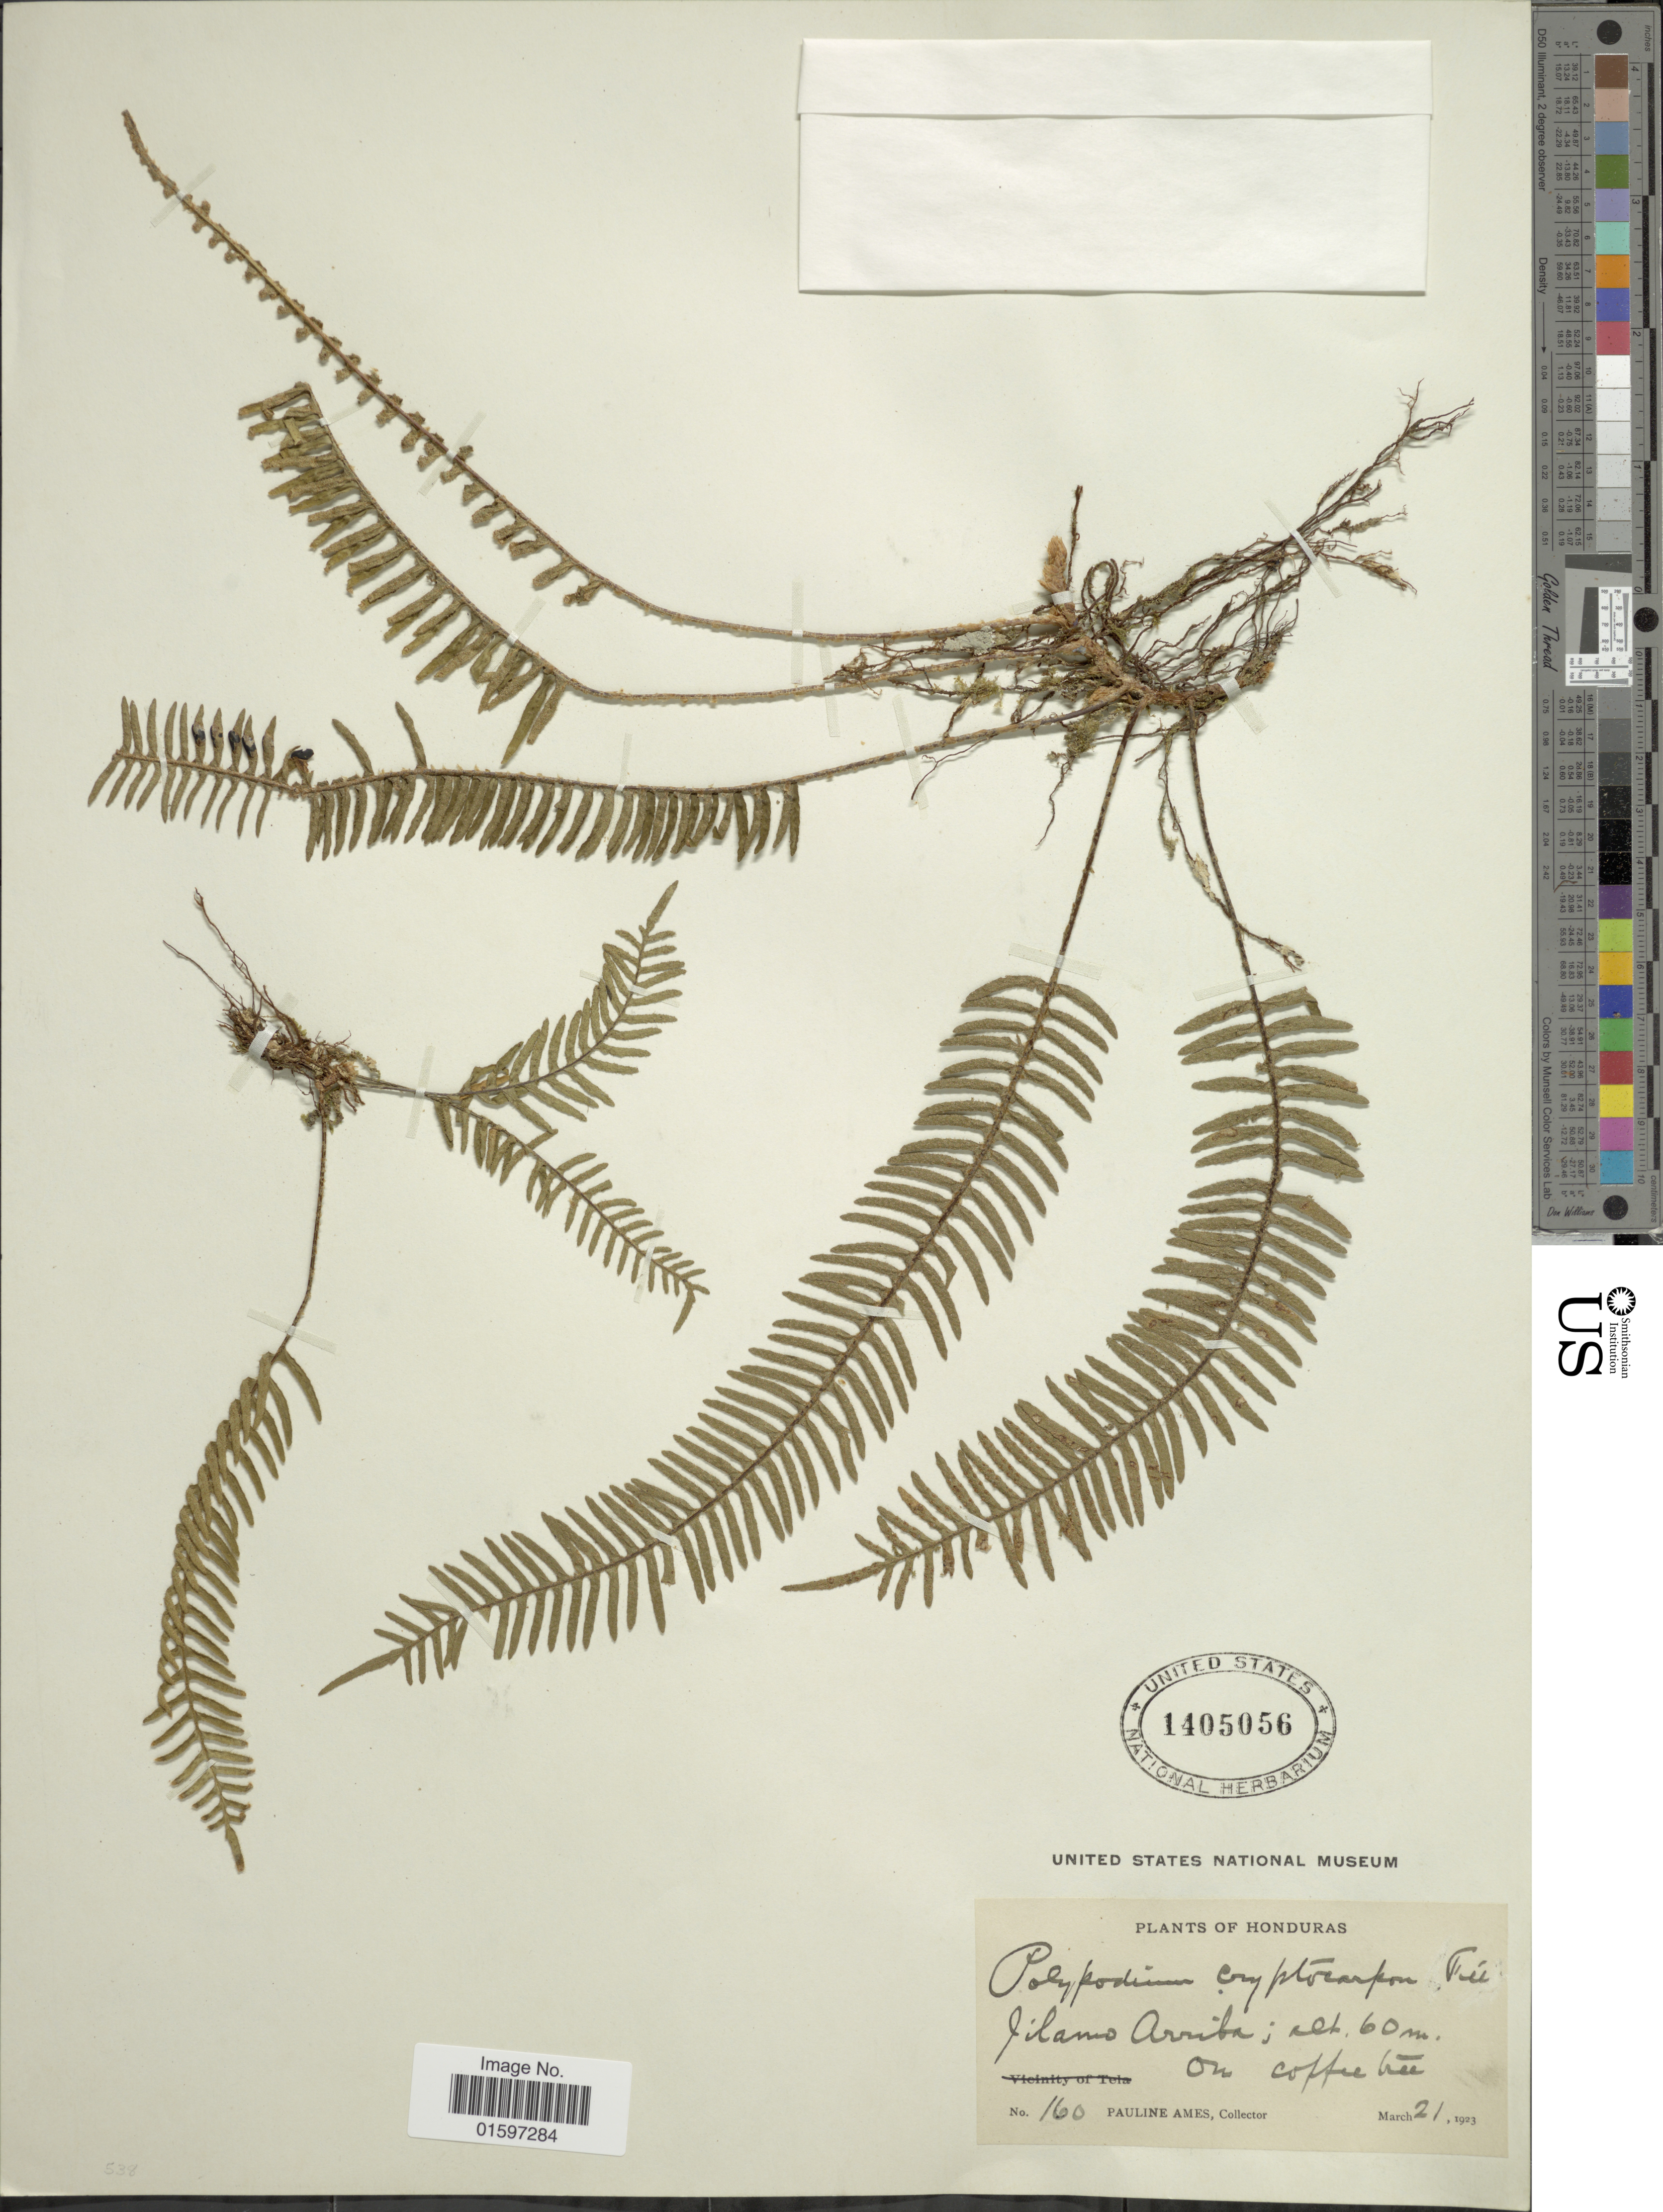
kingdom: Plantae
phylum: Tracheophyta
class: Polypodiopsida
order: Polypodiales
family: Polypodiaceae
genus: Pleopeltis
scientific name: Pleopeltis cryptocarpa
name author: (Fée) A.R. Sm. & Tejero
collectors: P. Ames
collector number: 160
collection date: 1923-03-21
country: Honduras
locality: Honduras, Jilano Arriba, on coffee tree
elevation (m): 60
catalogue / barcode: US 1405056